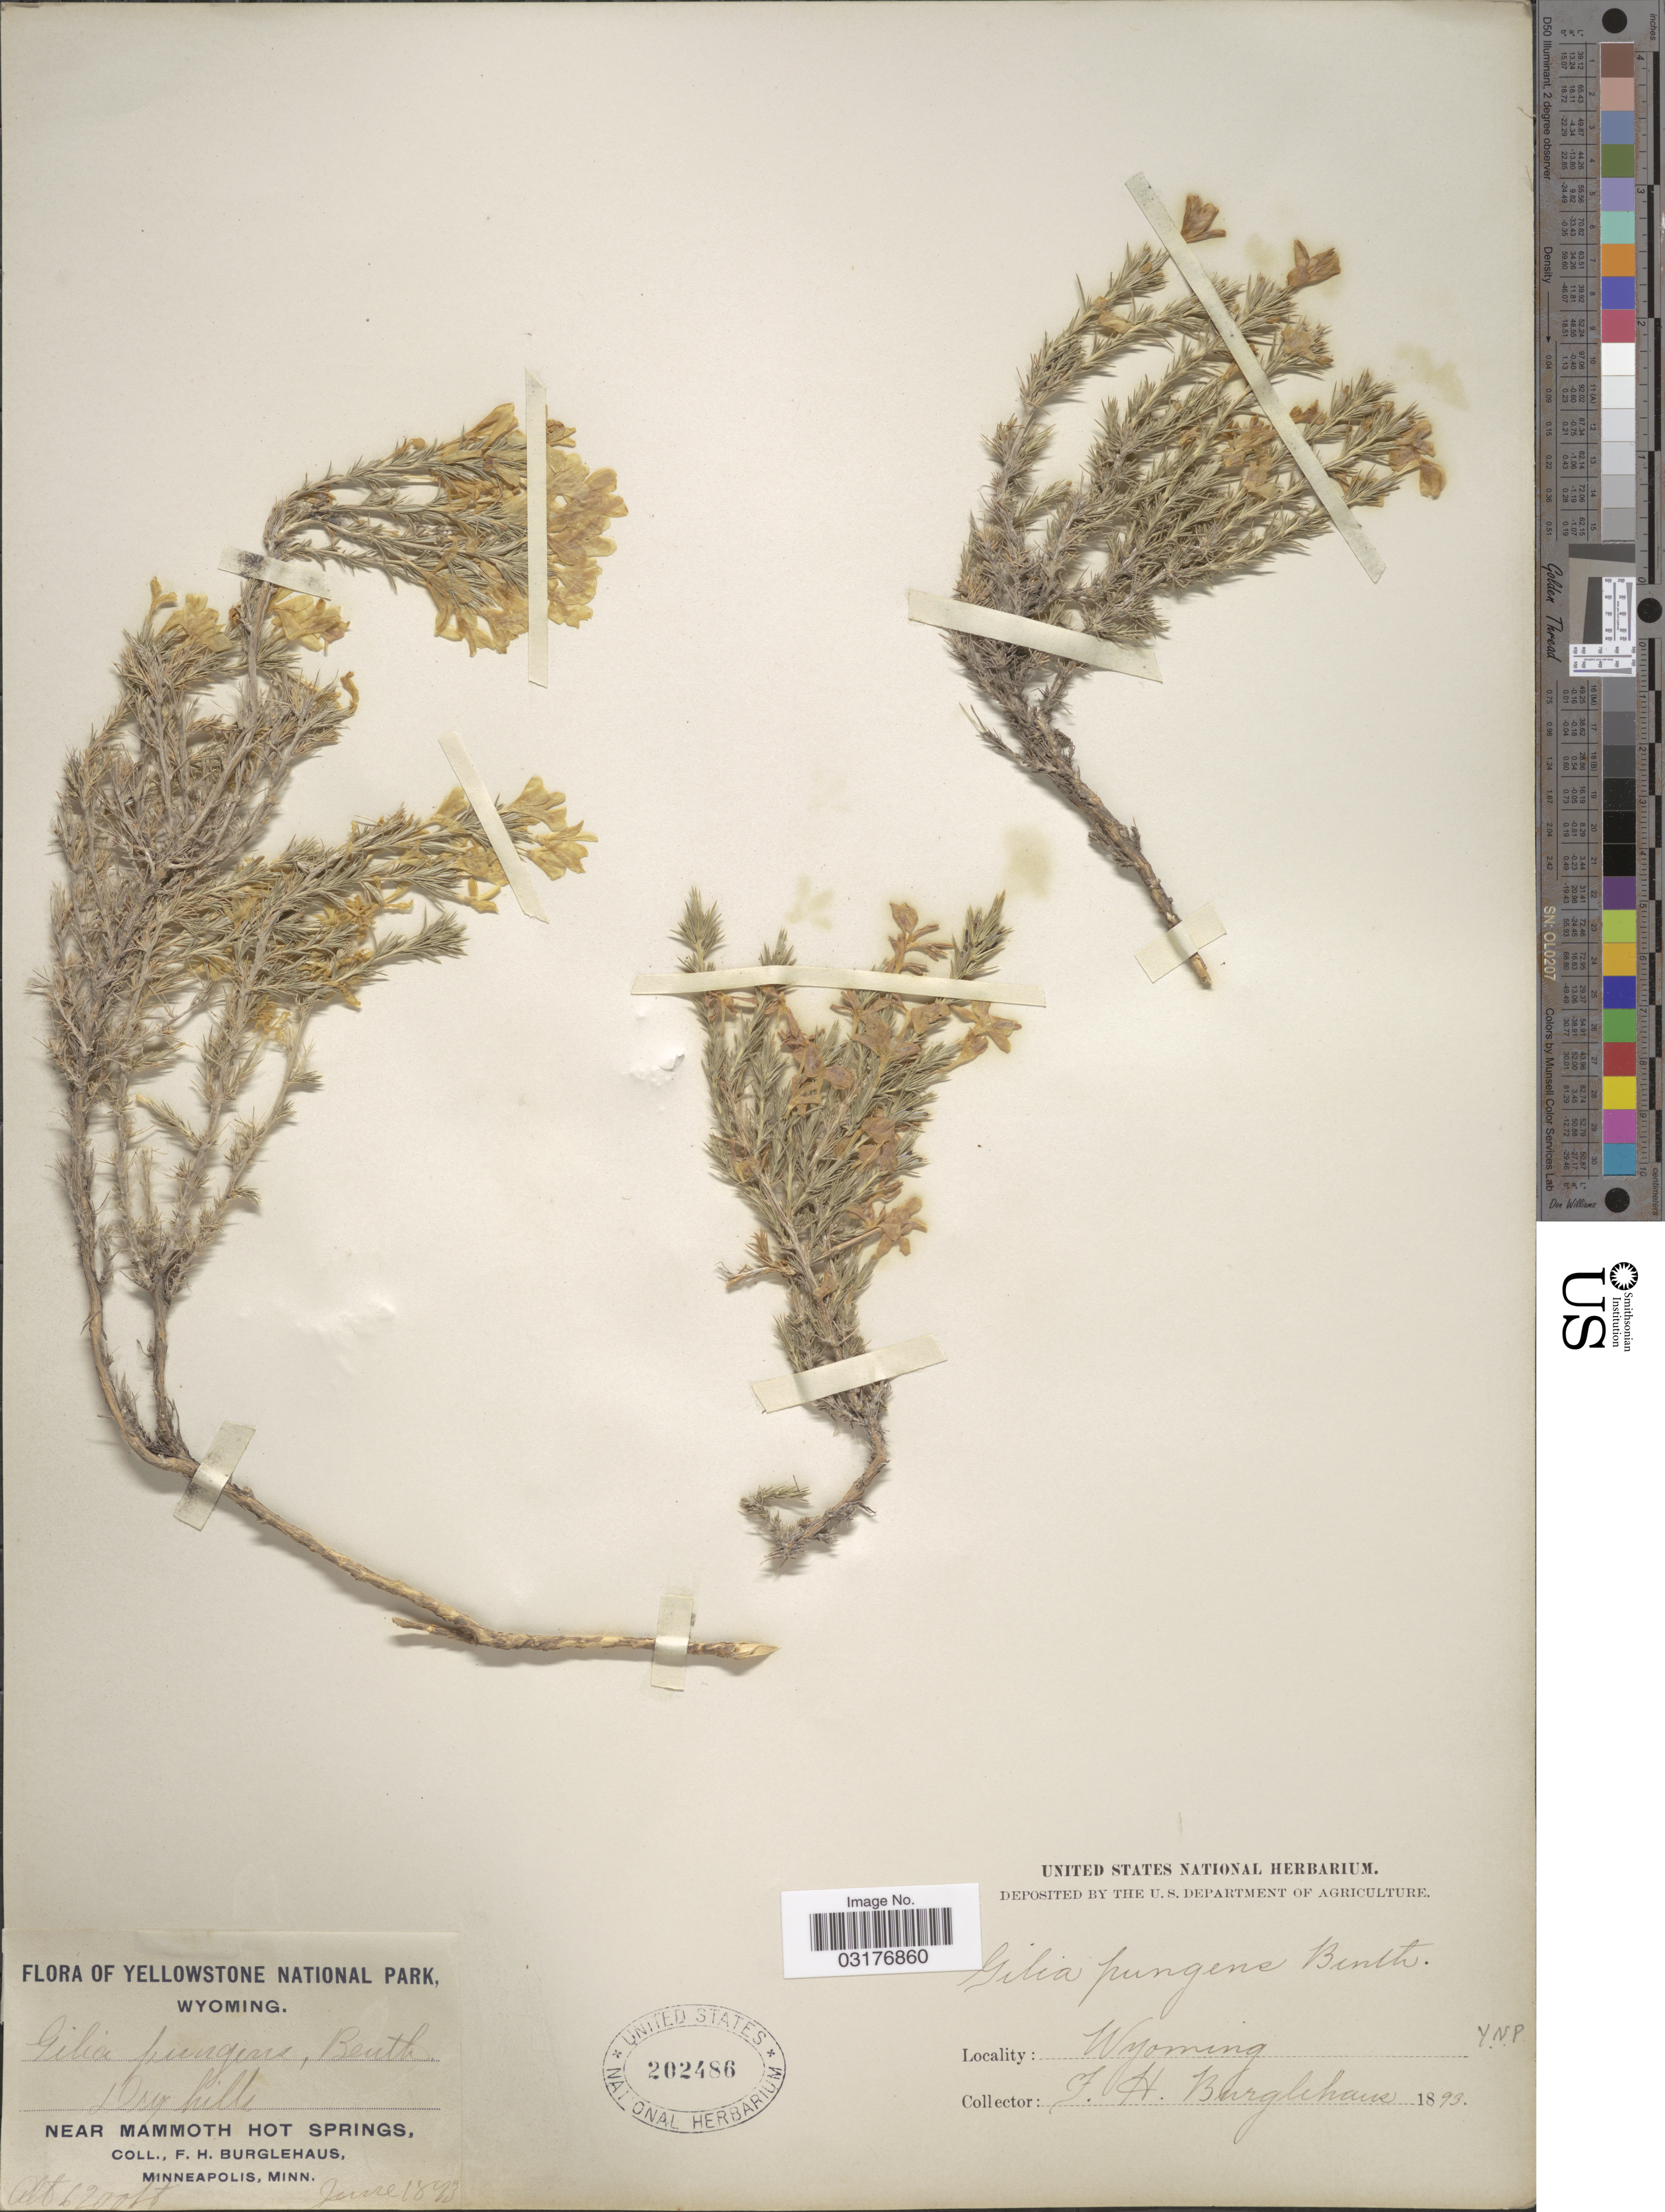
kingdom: Plantae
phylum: Tracheophyta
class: Magnoliopsida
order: Ericales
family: Polemoniaceae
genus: Linanthus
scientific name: Linanthus pungens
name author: (Torr.) J.M. Porter & L.A. Johnson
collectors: F. Burglehaus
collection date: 1893-06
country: United States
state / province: Wyoming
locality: Yellowstone National Park. Near Mammoth Springs.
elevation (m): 1890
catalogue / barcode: US 202486